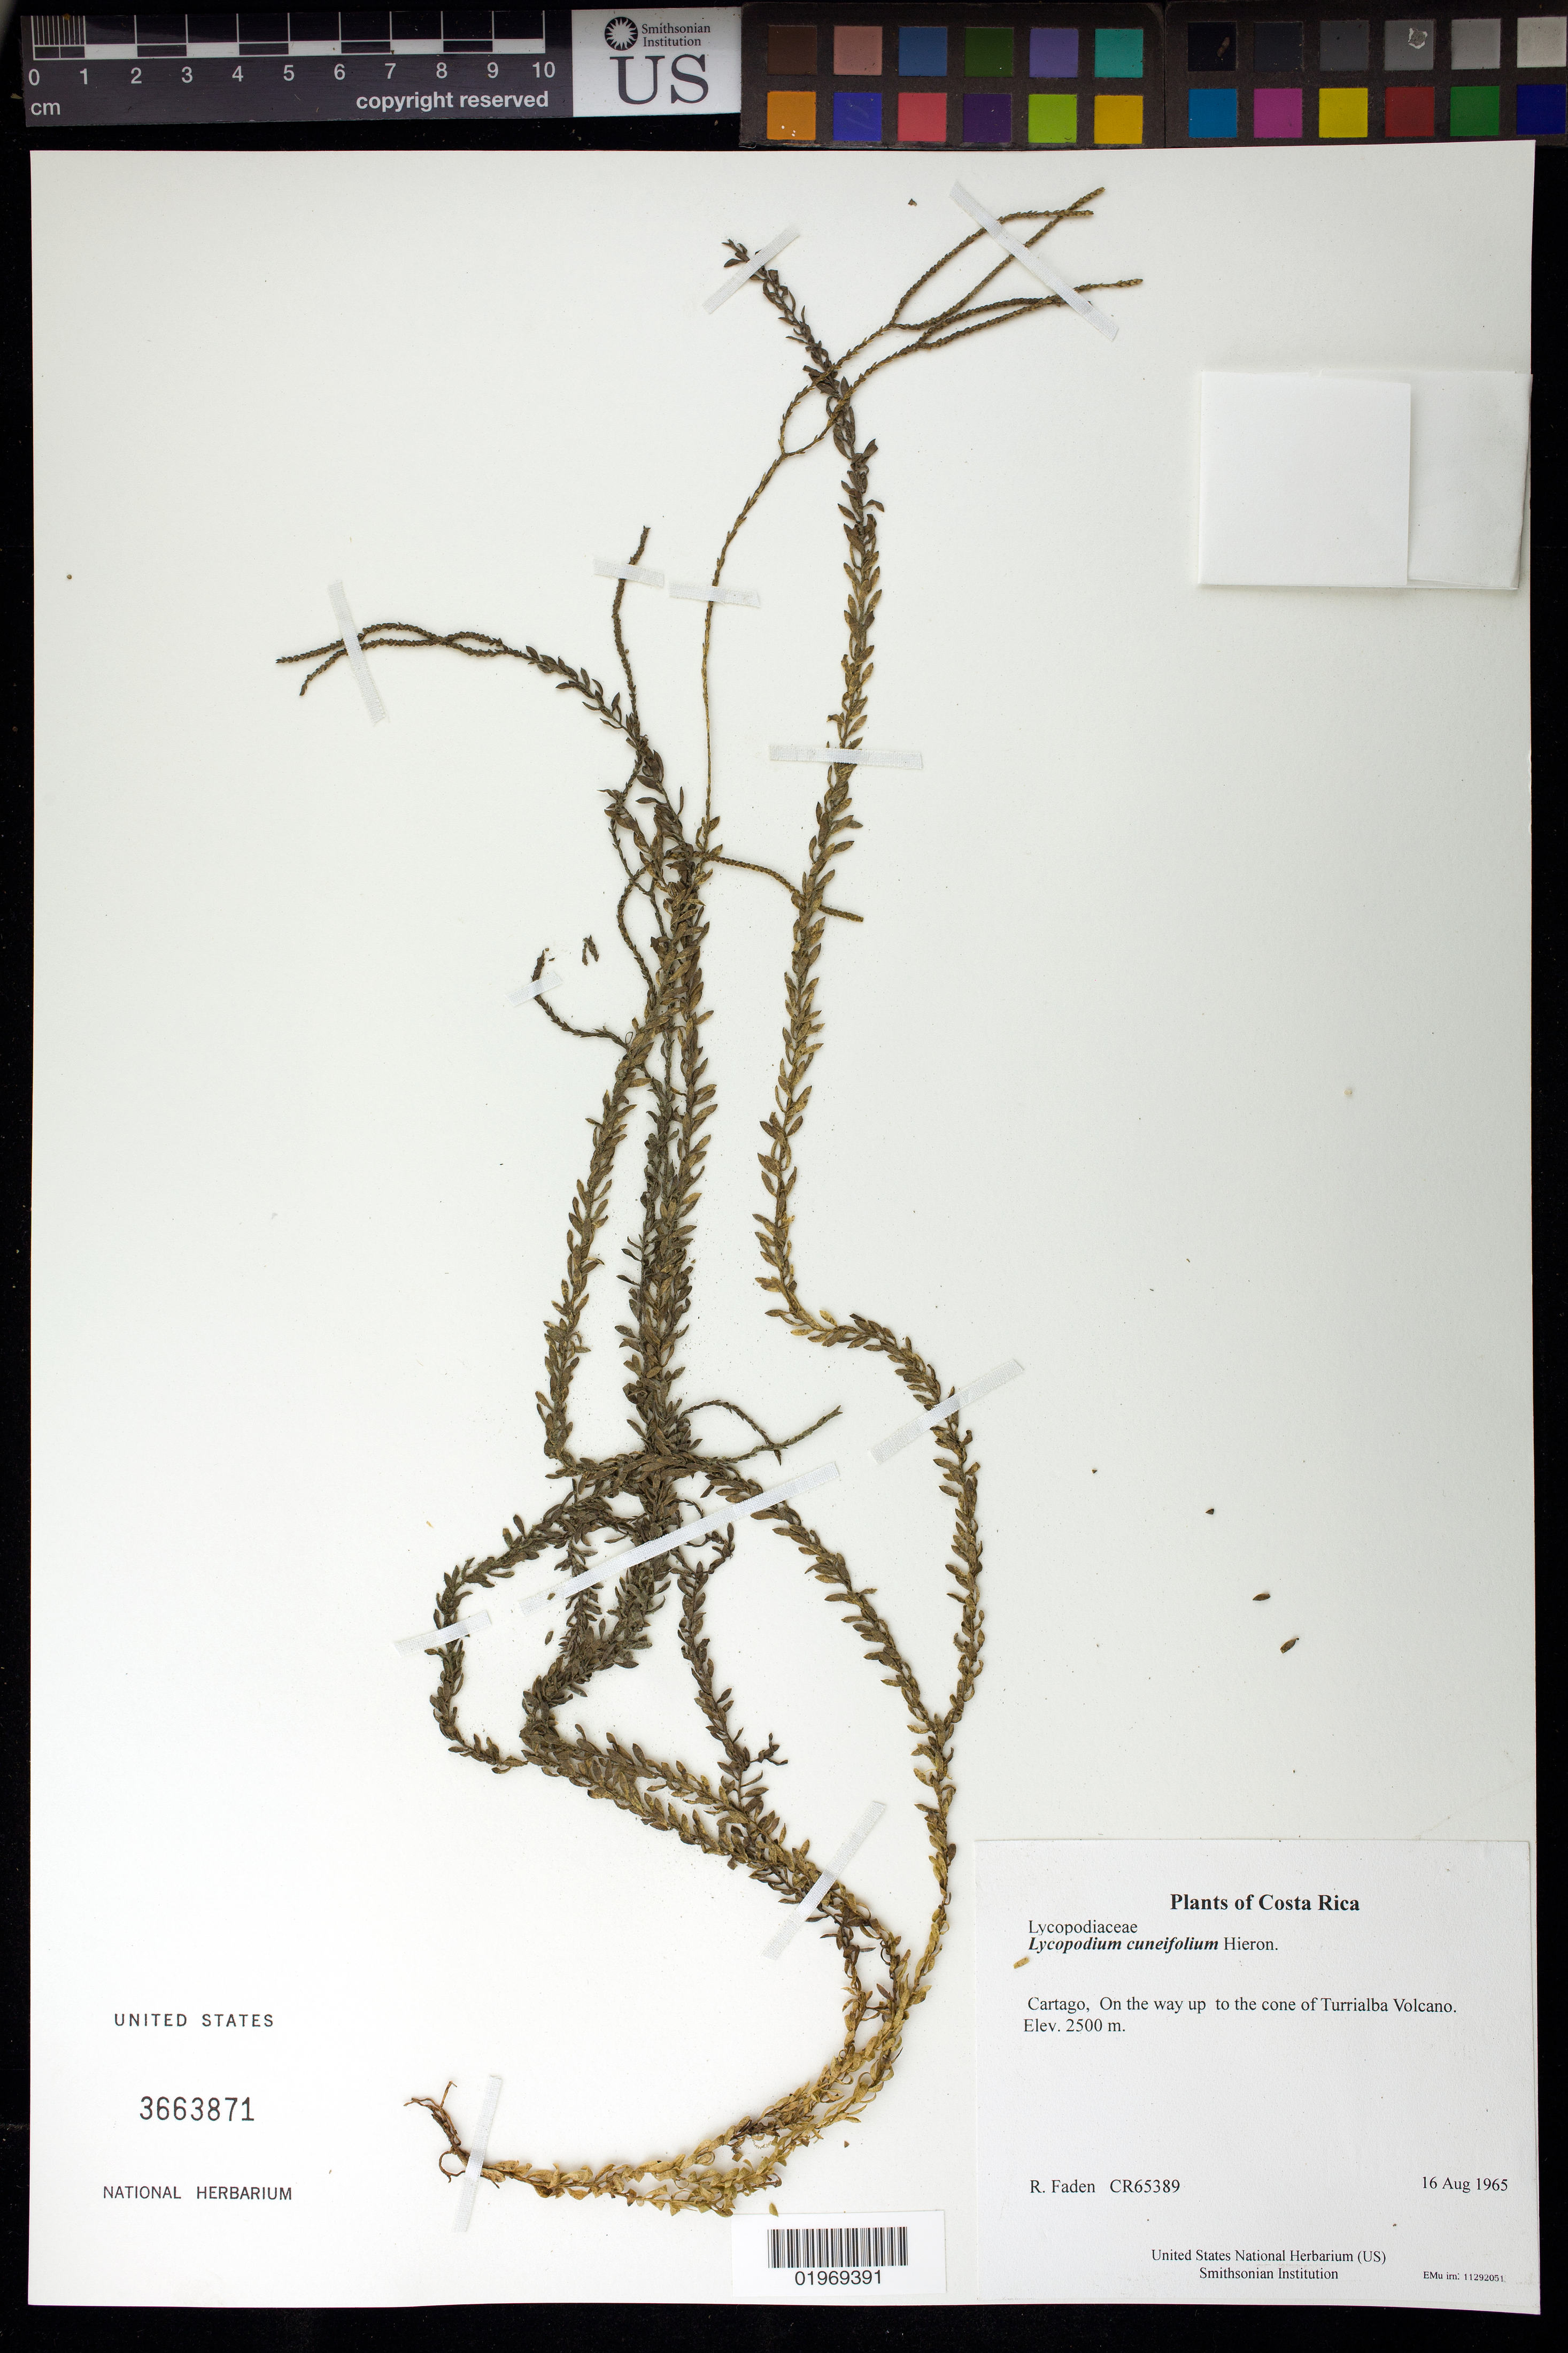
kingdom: Plantae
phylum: Tracheophyta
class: Lycopodiopsida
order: Lycopodiales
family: Lycopodiaceae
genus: Phlegmariurus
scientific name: Phlegmariurus cuneifolius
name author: (Hieron.) B. Øllg.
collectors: R. B. Faden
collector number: CR65389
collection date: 1965-08-16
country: Costa Rica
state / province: Cartago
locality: On the way up to the cone of Turrialba Volcano.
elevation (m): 2500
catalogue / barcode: US 3663871